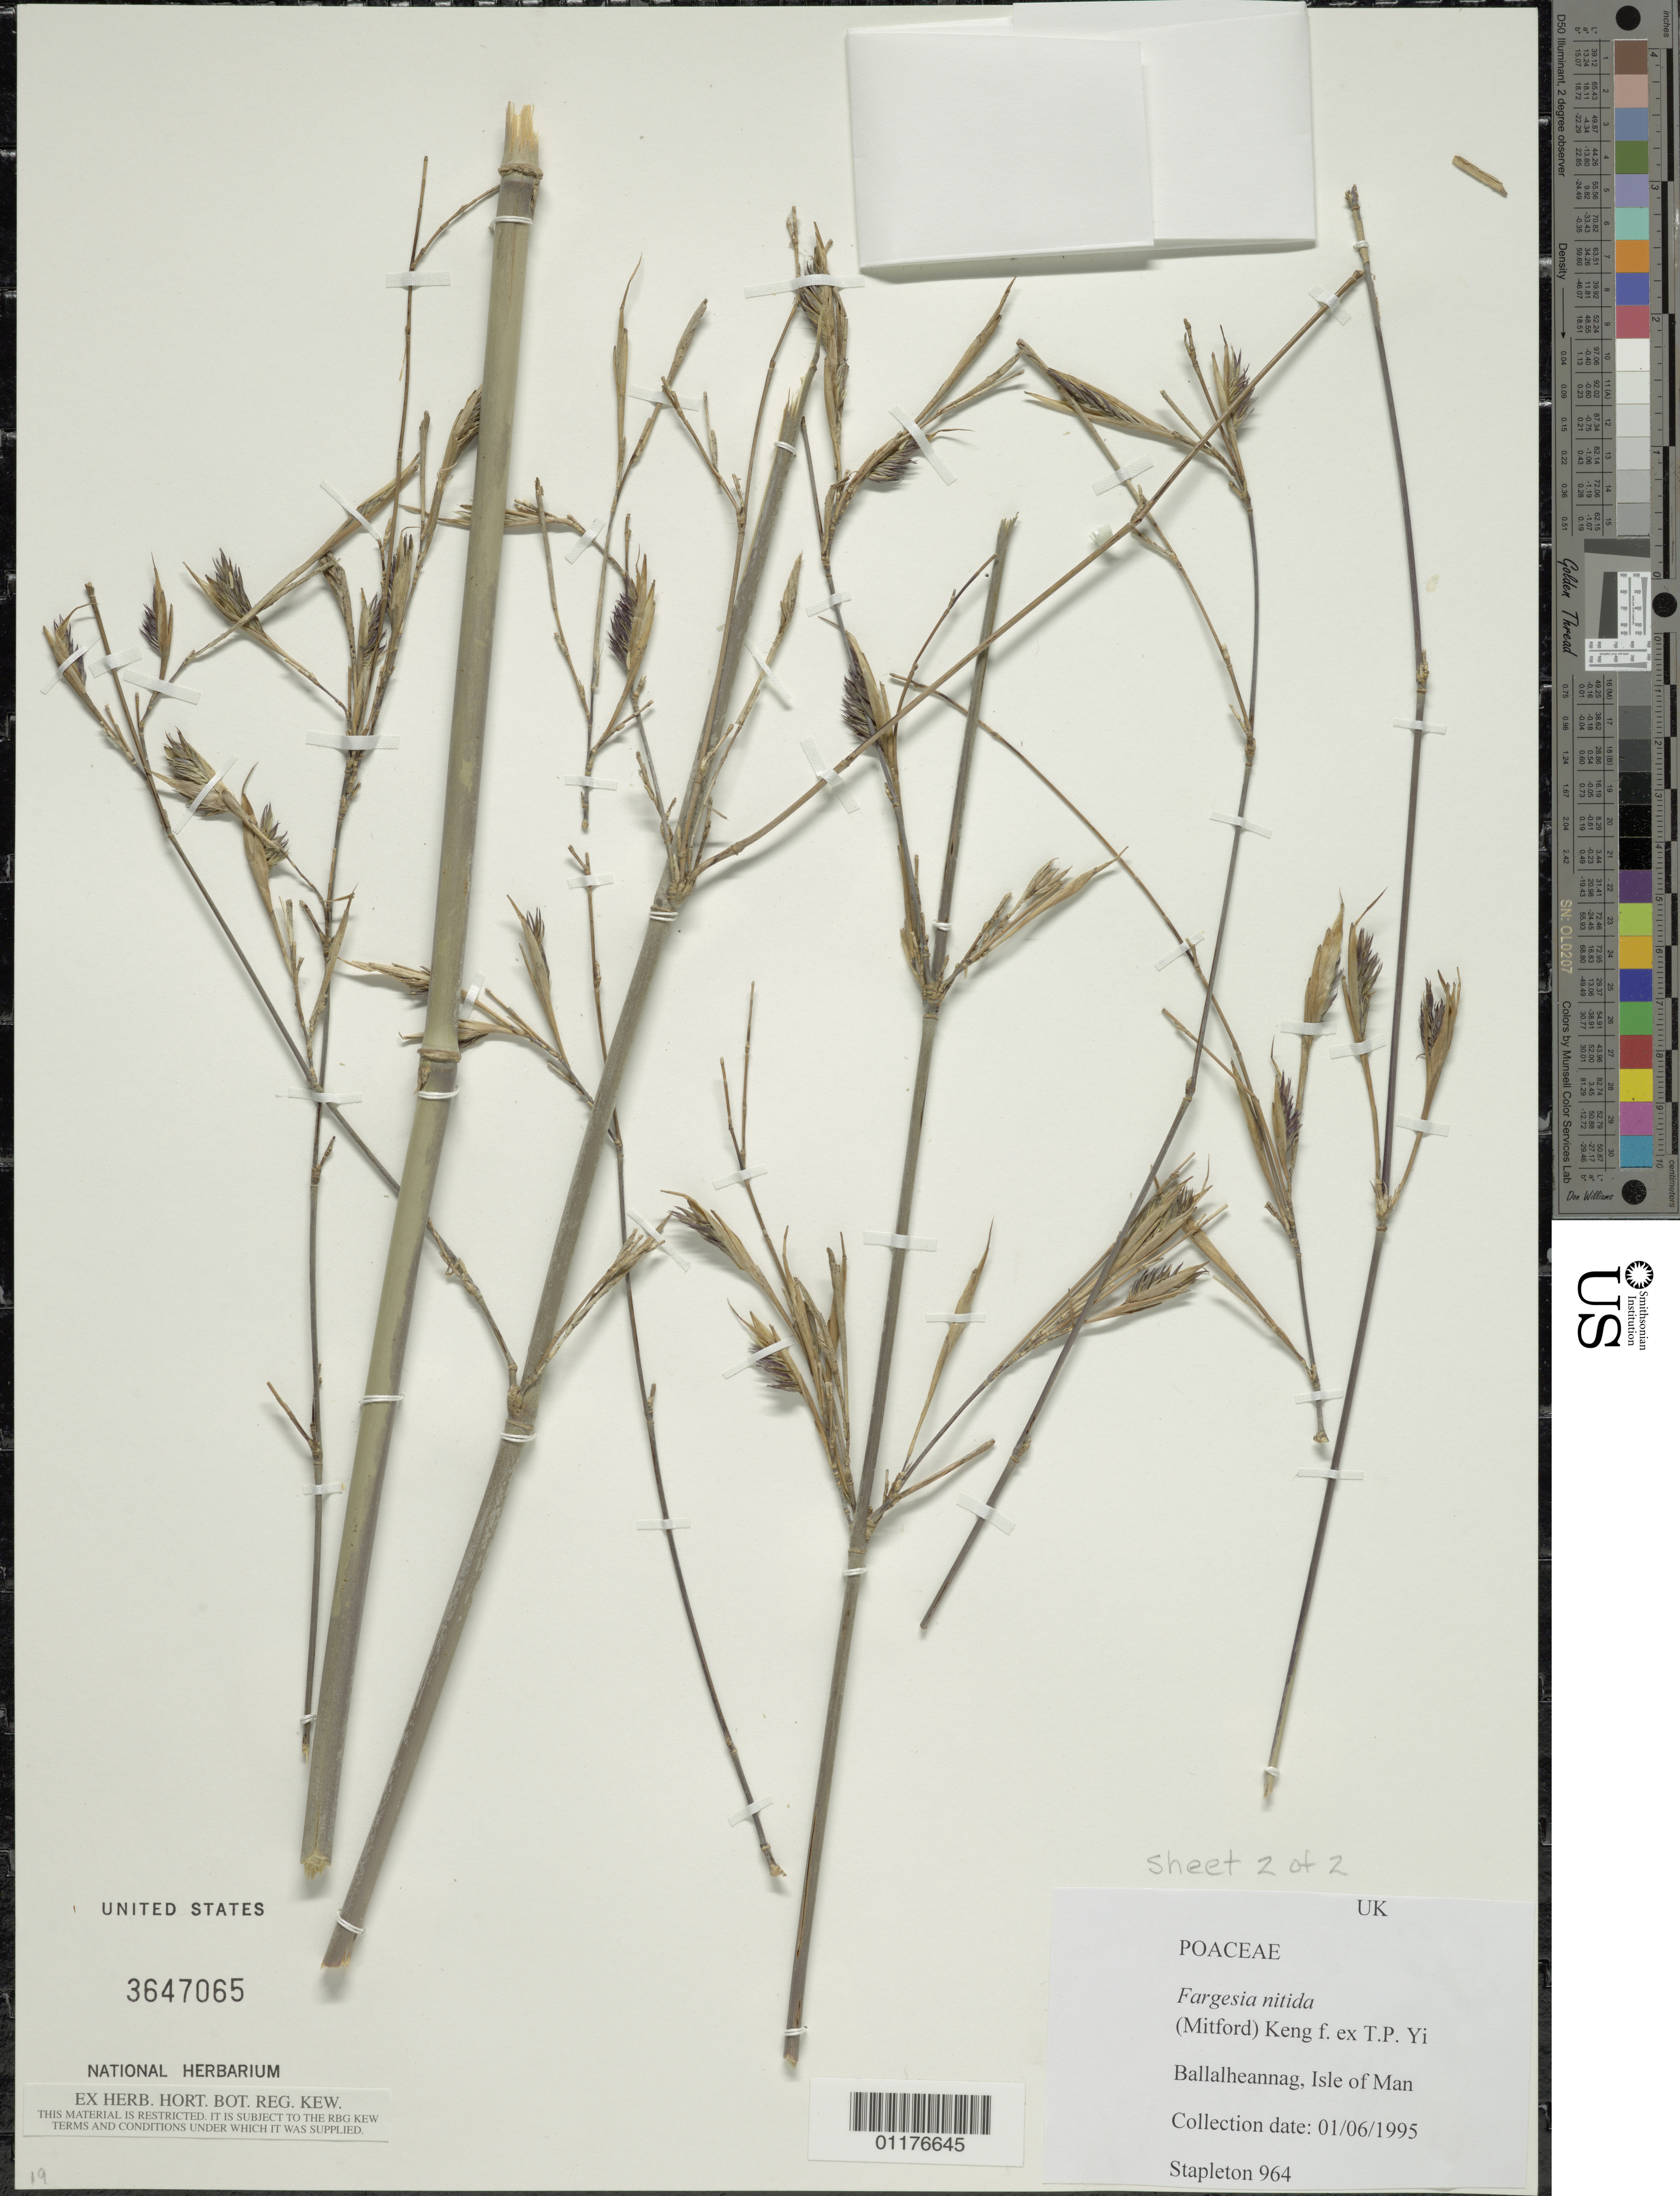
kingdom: Plantae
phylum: Tracheophyta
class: Liliopsida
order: Poales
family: Poaceae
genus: Fargesia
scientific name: Fargesia nitida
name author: (Mitford ex Stapf) Keng f. ex T.P. Yi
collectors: -. Stapleton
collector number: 964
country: United Kingdom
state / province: England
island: Isle of Man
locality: Ballalheannag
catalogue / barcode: US 3647065